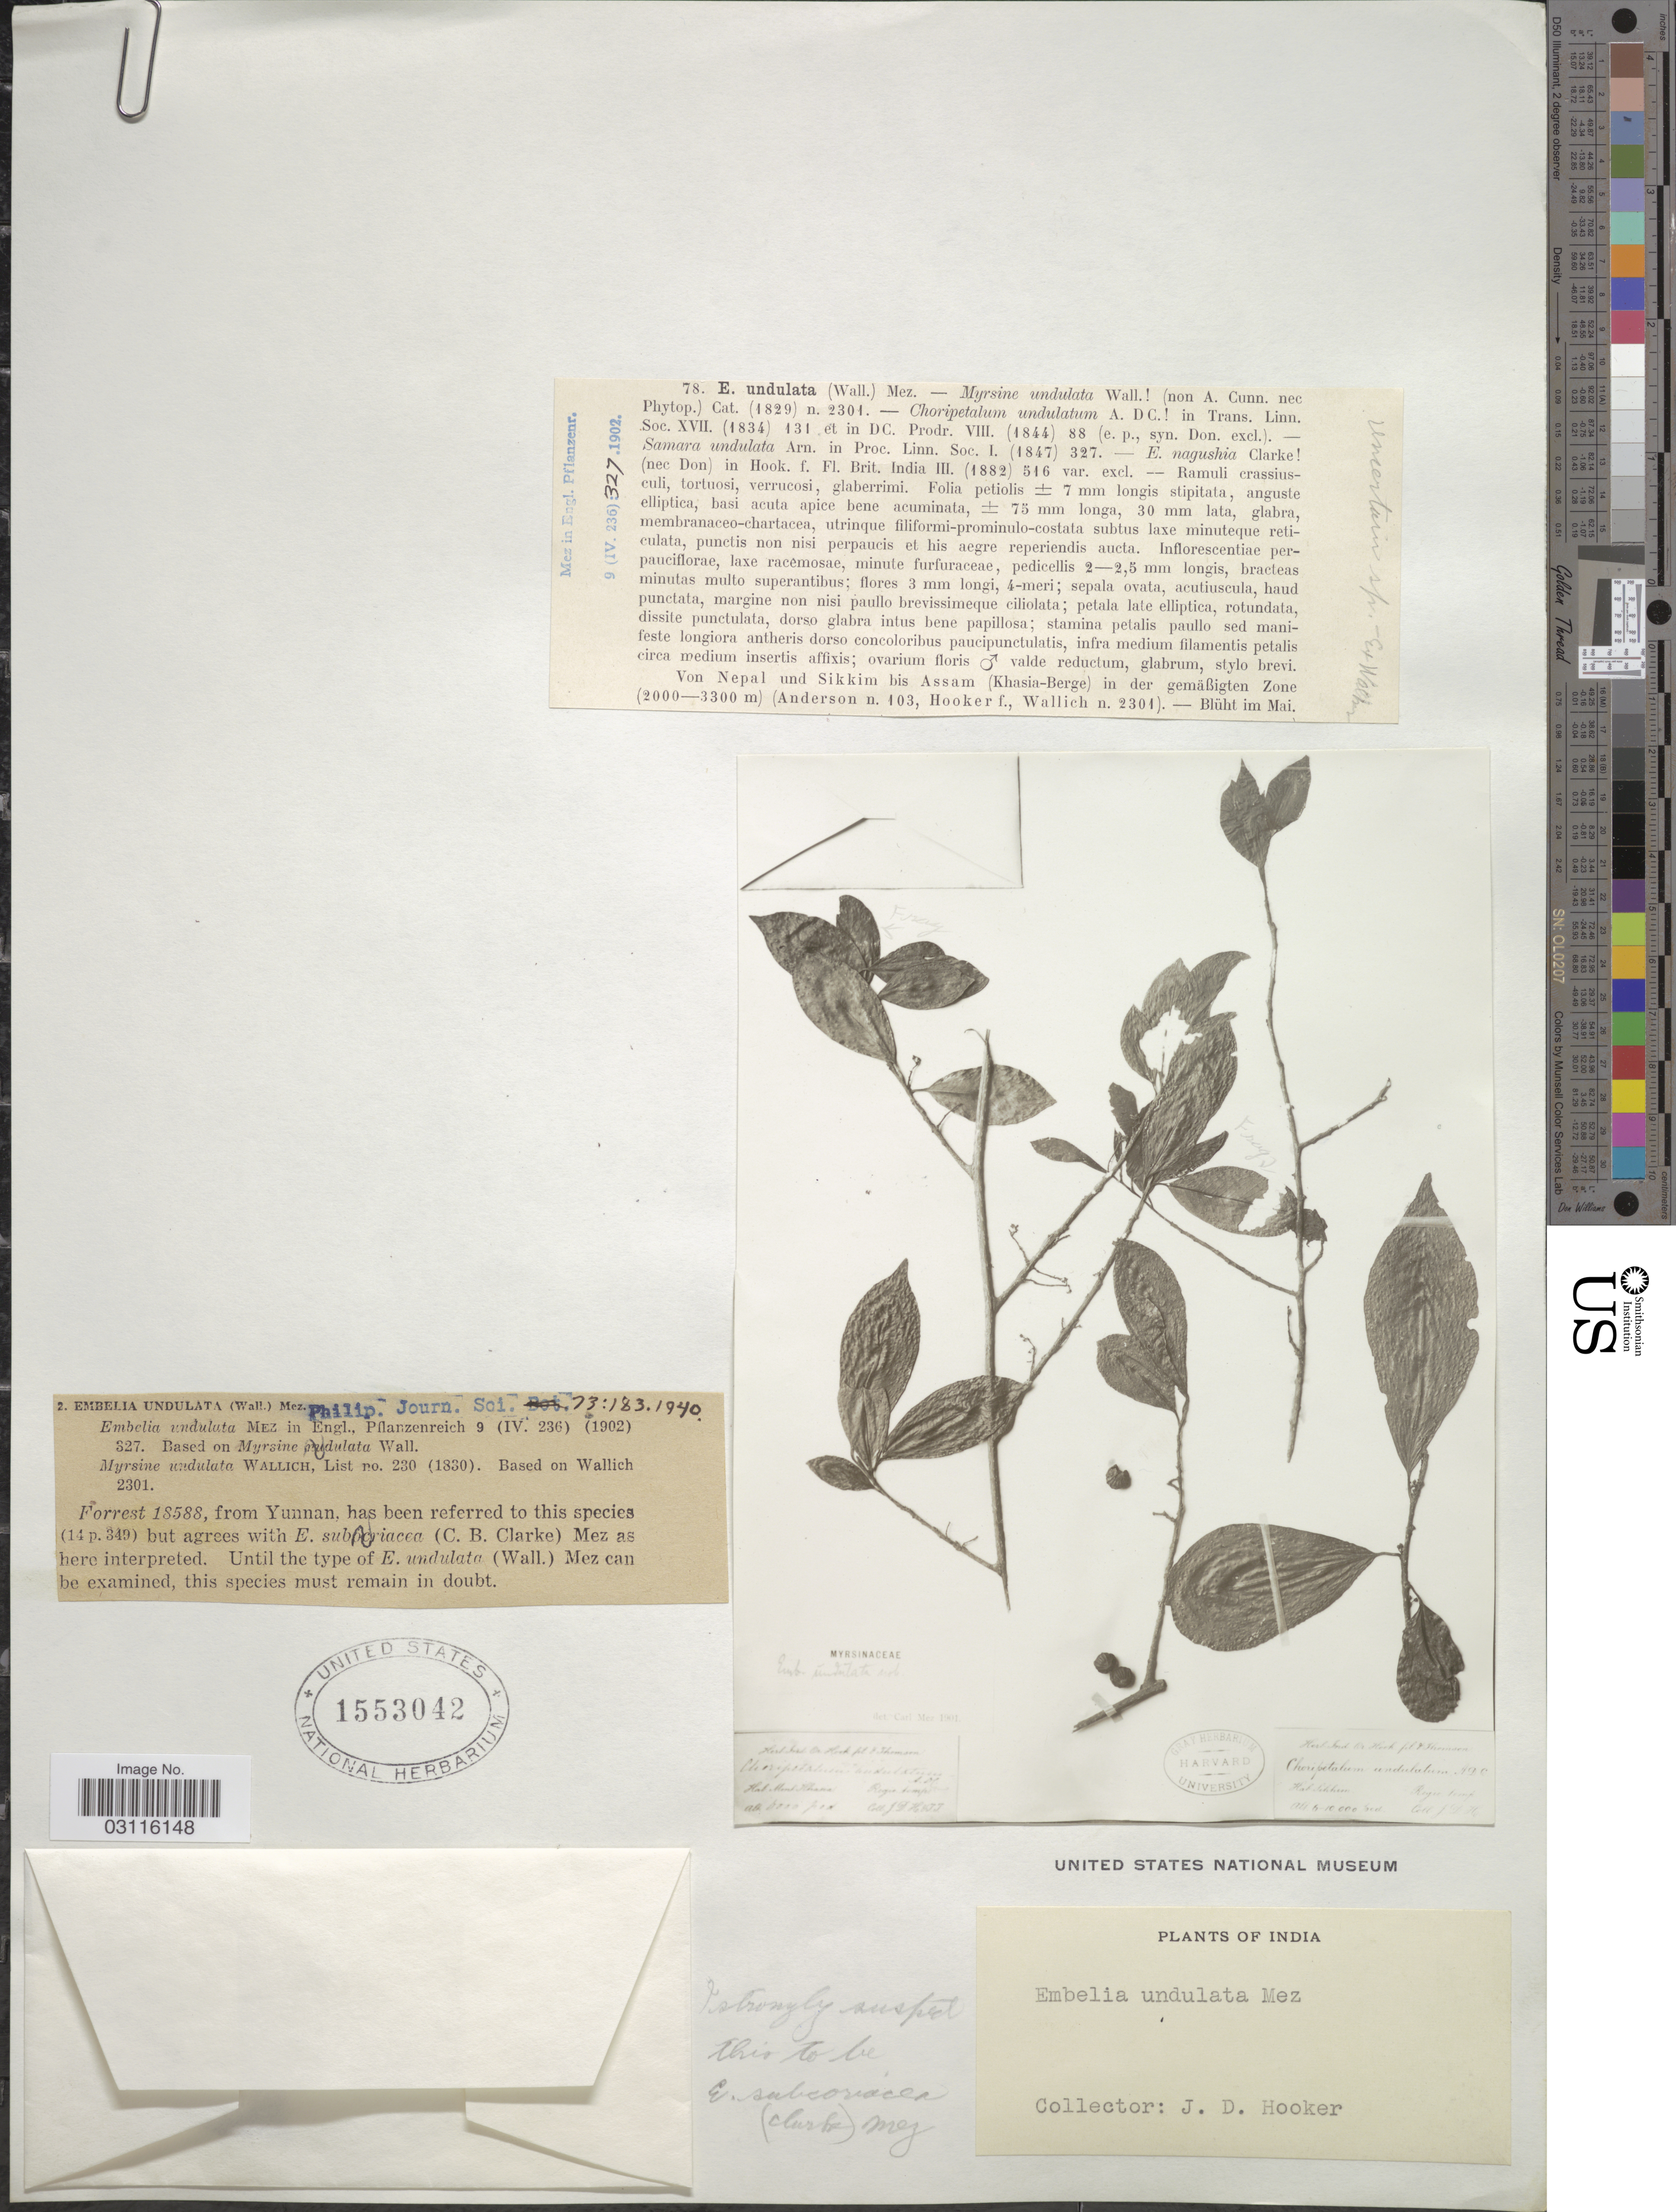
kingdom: Plantae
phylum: Tracheophyta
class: Magnoliopsida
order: Ericales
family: Primulaceae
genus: Embelia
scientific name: Embelia undulata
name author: (Wall.) Mez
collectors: J. D. Hooker & T. Thomson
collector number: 78?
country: India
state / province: Sikkim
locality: Mount Khasia.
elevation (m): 1829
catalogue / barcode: US 1553042